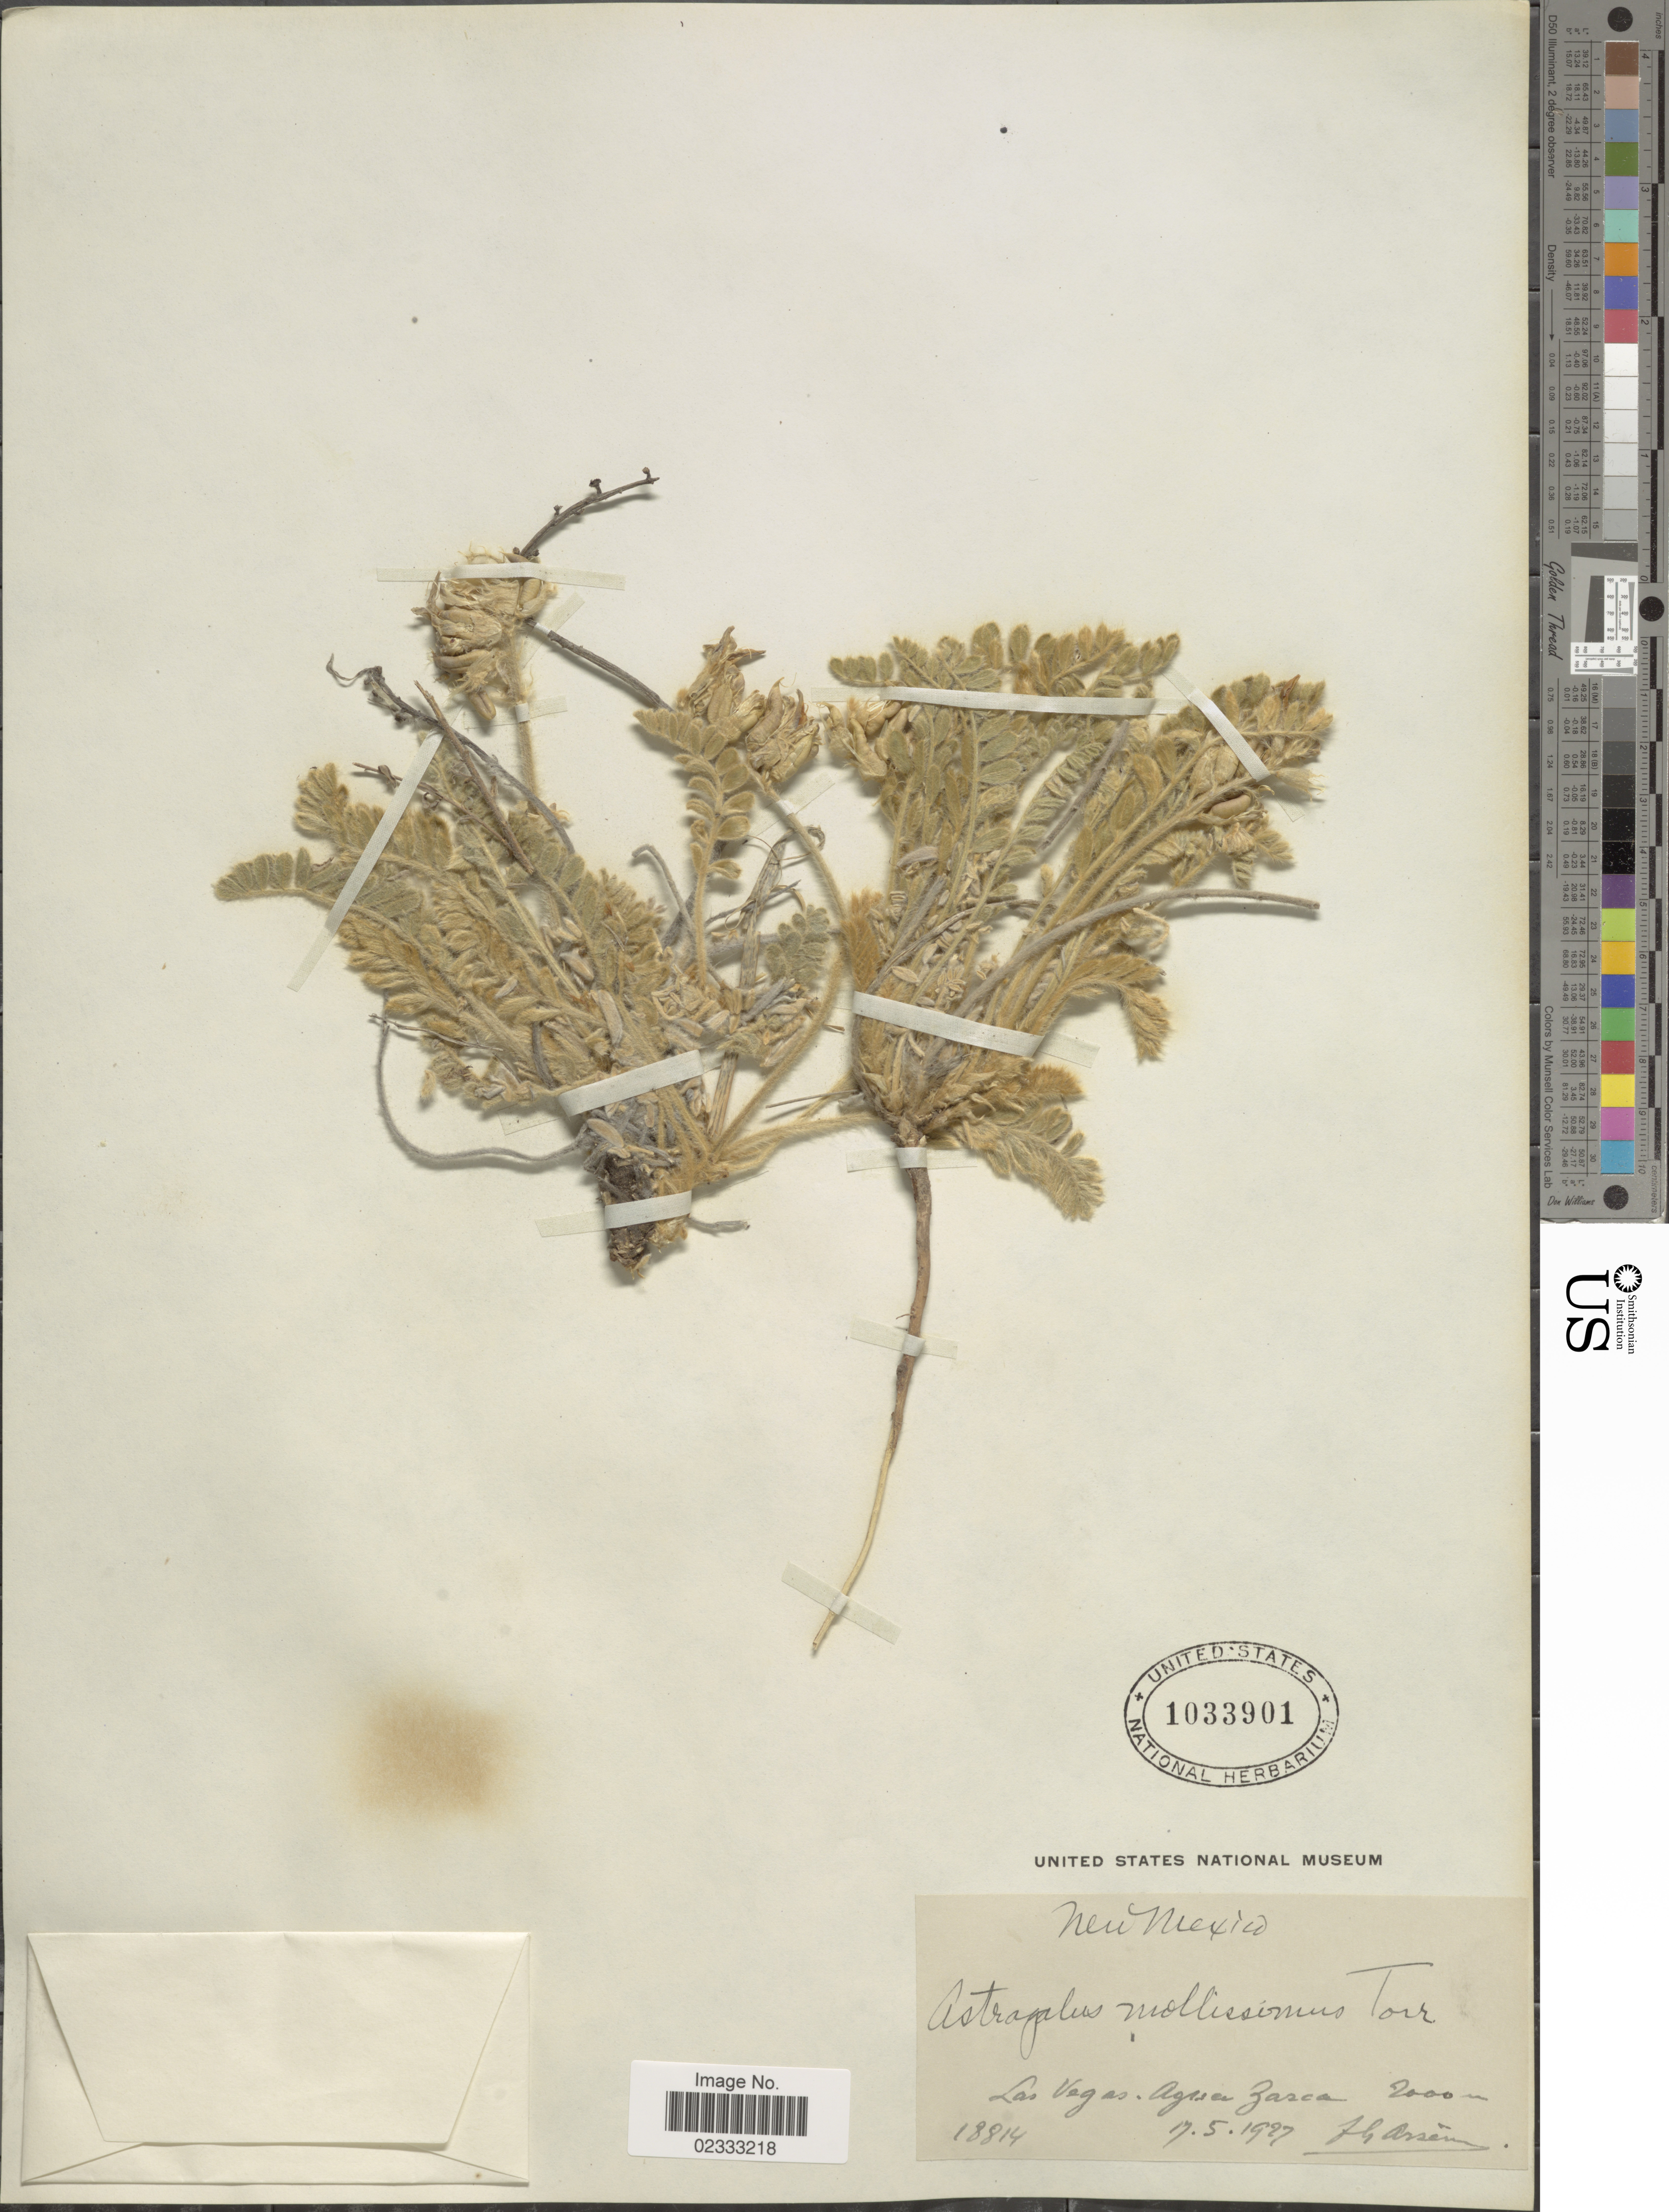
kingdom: Plantae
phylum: Tracheophyta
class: Magnoliopsida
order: Fabales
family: Fabaceae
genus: Astragalus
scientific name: Astragalus mollissimus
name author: Torr.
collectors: Bro. G. Arsène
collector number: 18814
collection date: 1927-05-17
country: United States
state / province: New Mexico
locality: Las Vegas, Agua Zarca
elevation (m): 2000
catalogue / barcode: US 1033901